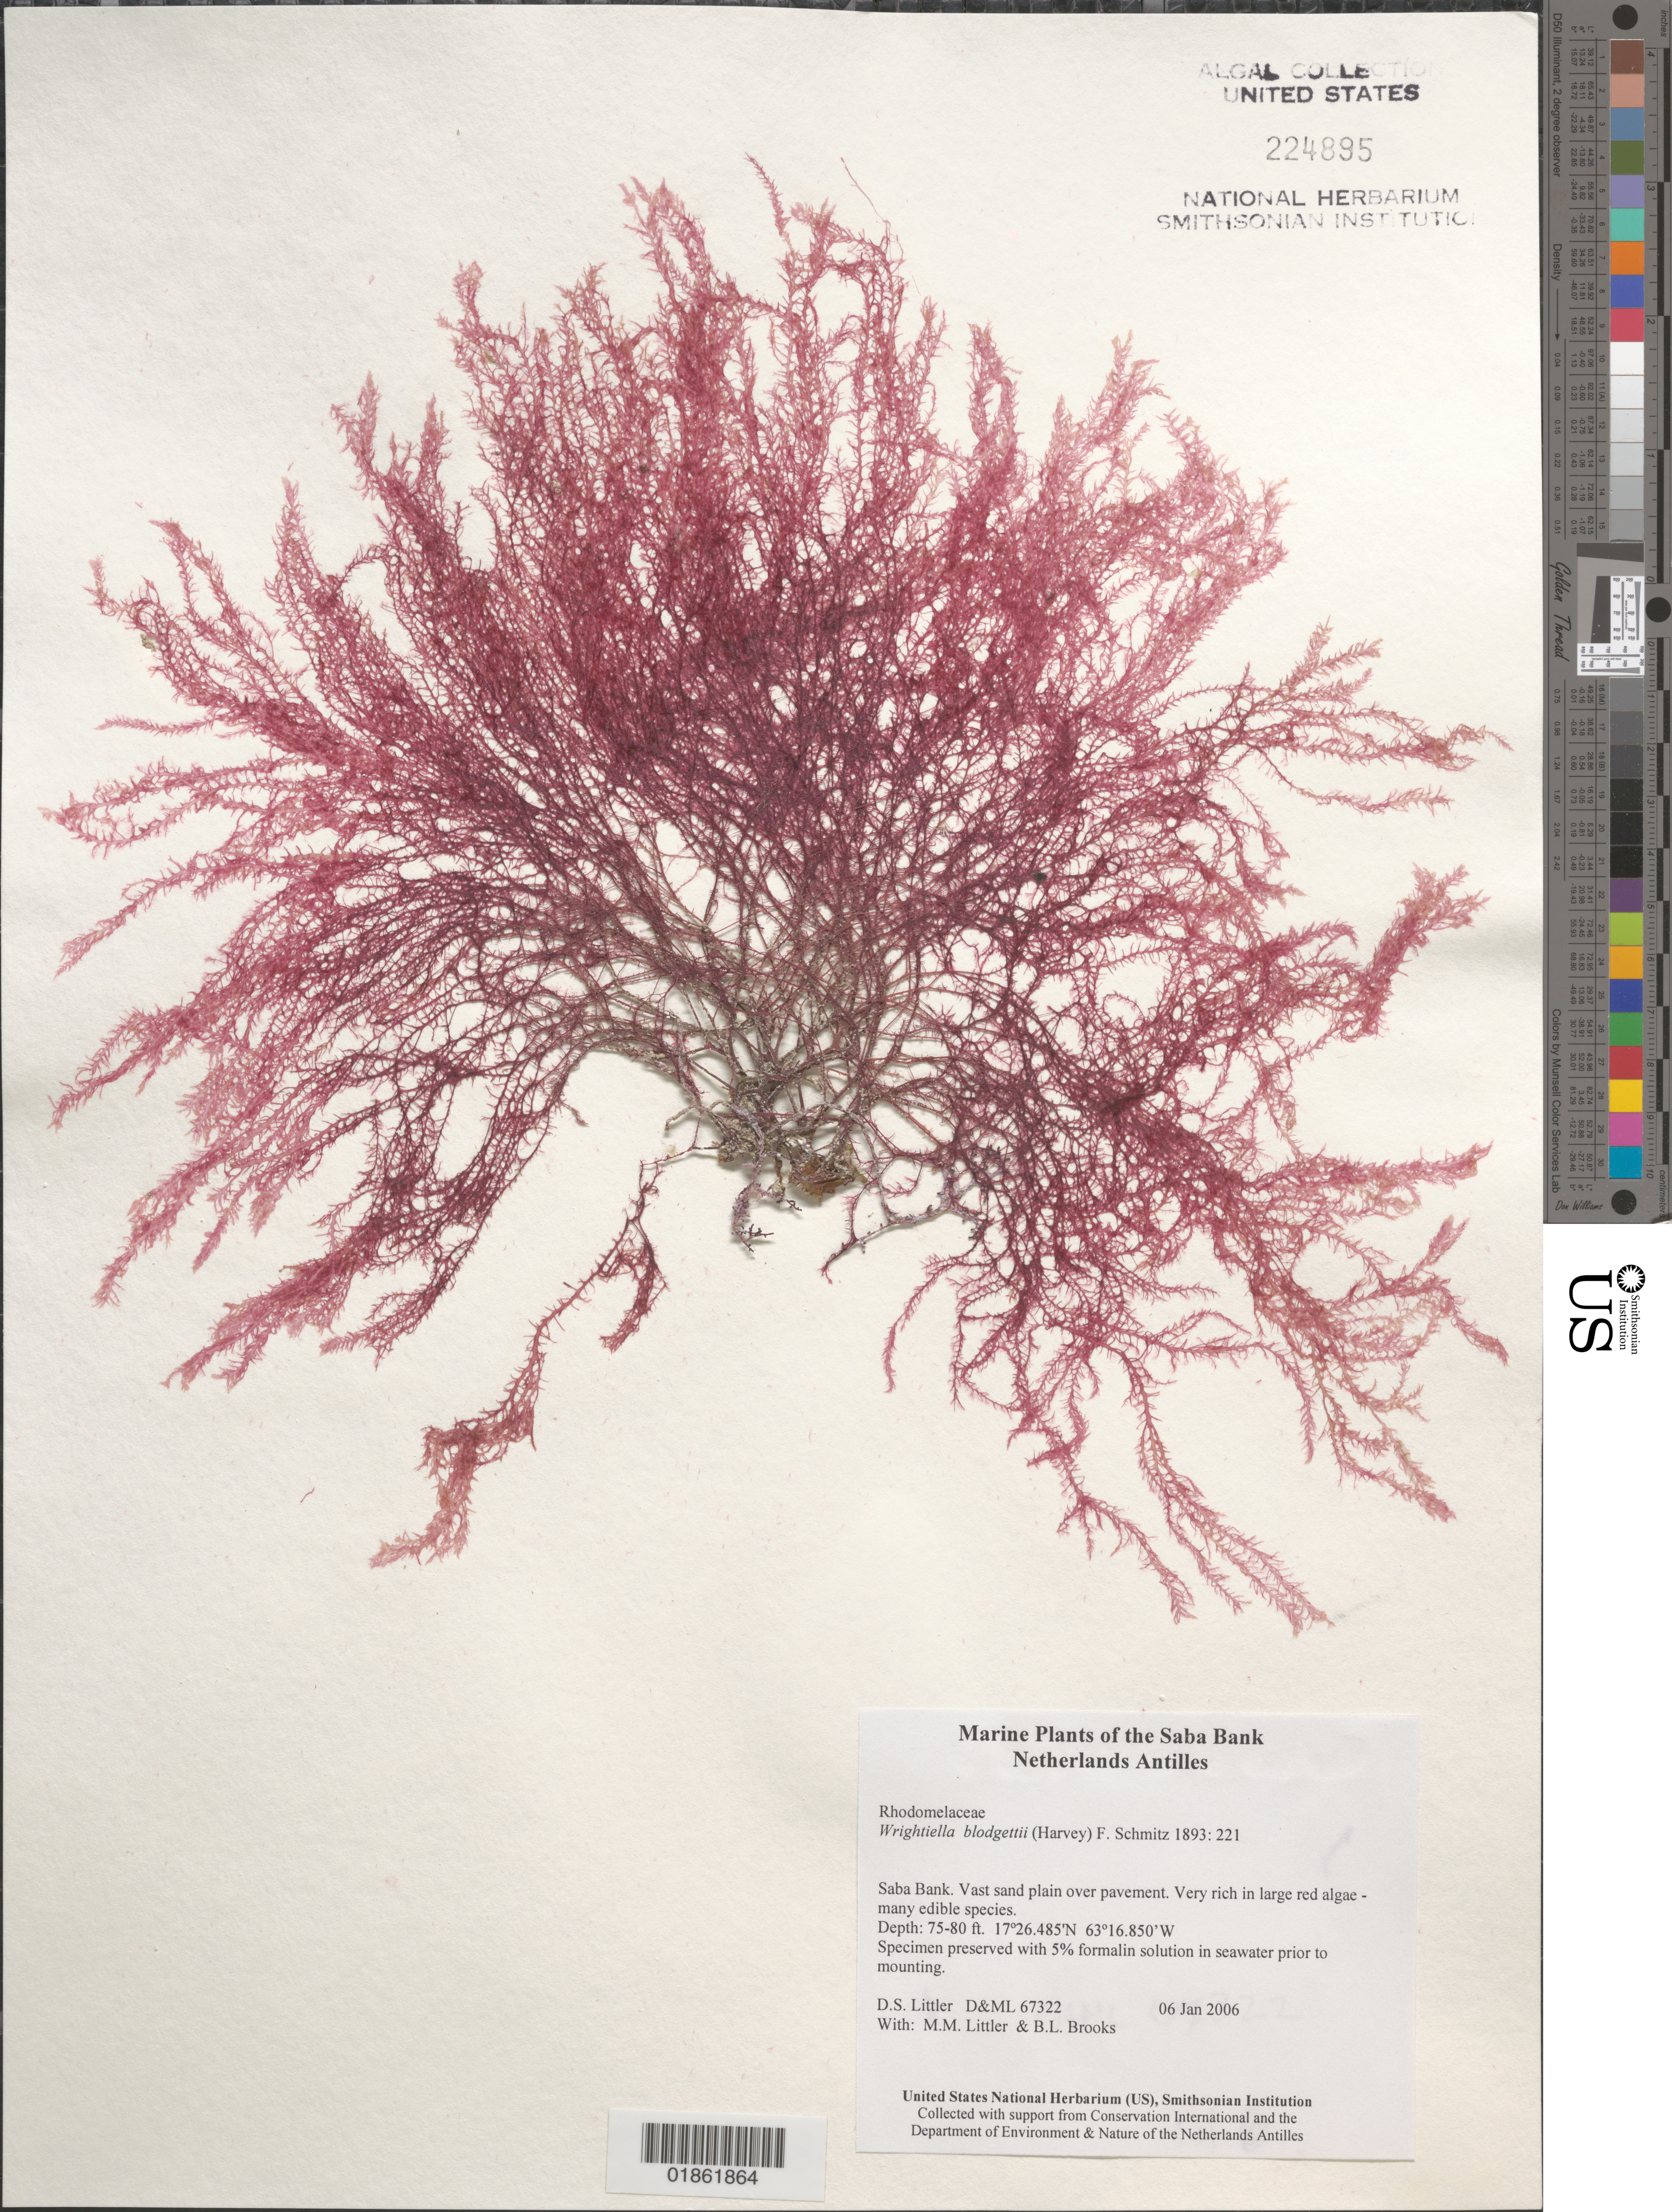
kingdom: Plantae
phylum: Rhodophyta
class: Florideophyceae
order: Ceramiales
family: Rhodomelaceae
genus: Wrightiella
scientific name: Wrightiella blodgettii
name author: (Harv.) F. Schmitz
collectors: M. M. Littler, D. S. Littler & B. Brooks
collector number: D&ML 67322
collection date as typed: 06 Jan 2006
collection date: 2006-01-06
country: Netherlands Antilles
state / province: ABC Islands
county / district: Saba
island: Saba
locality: Algae flats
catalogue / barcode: US 224895